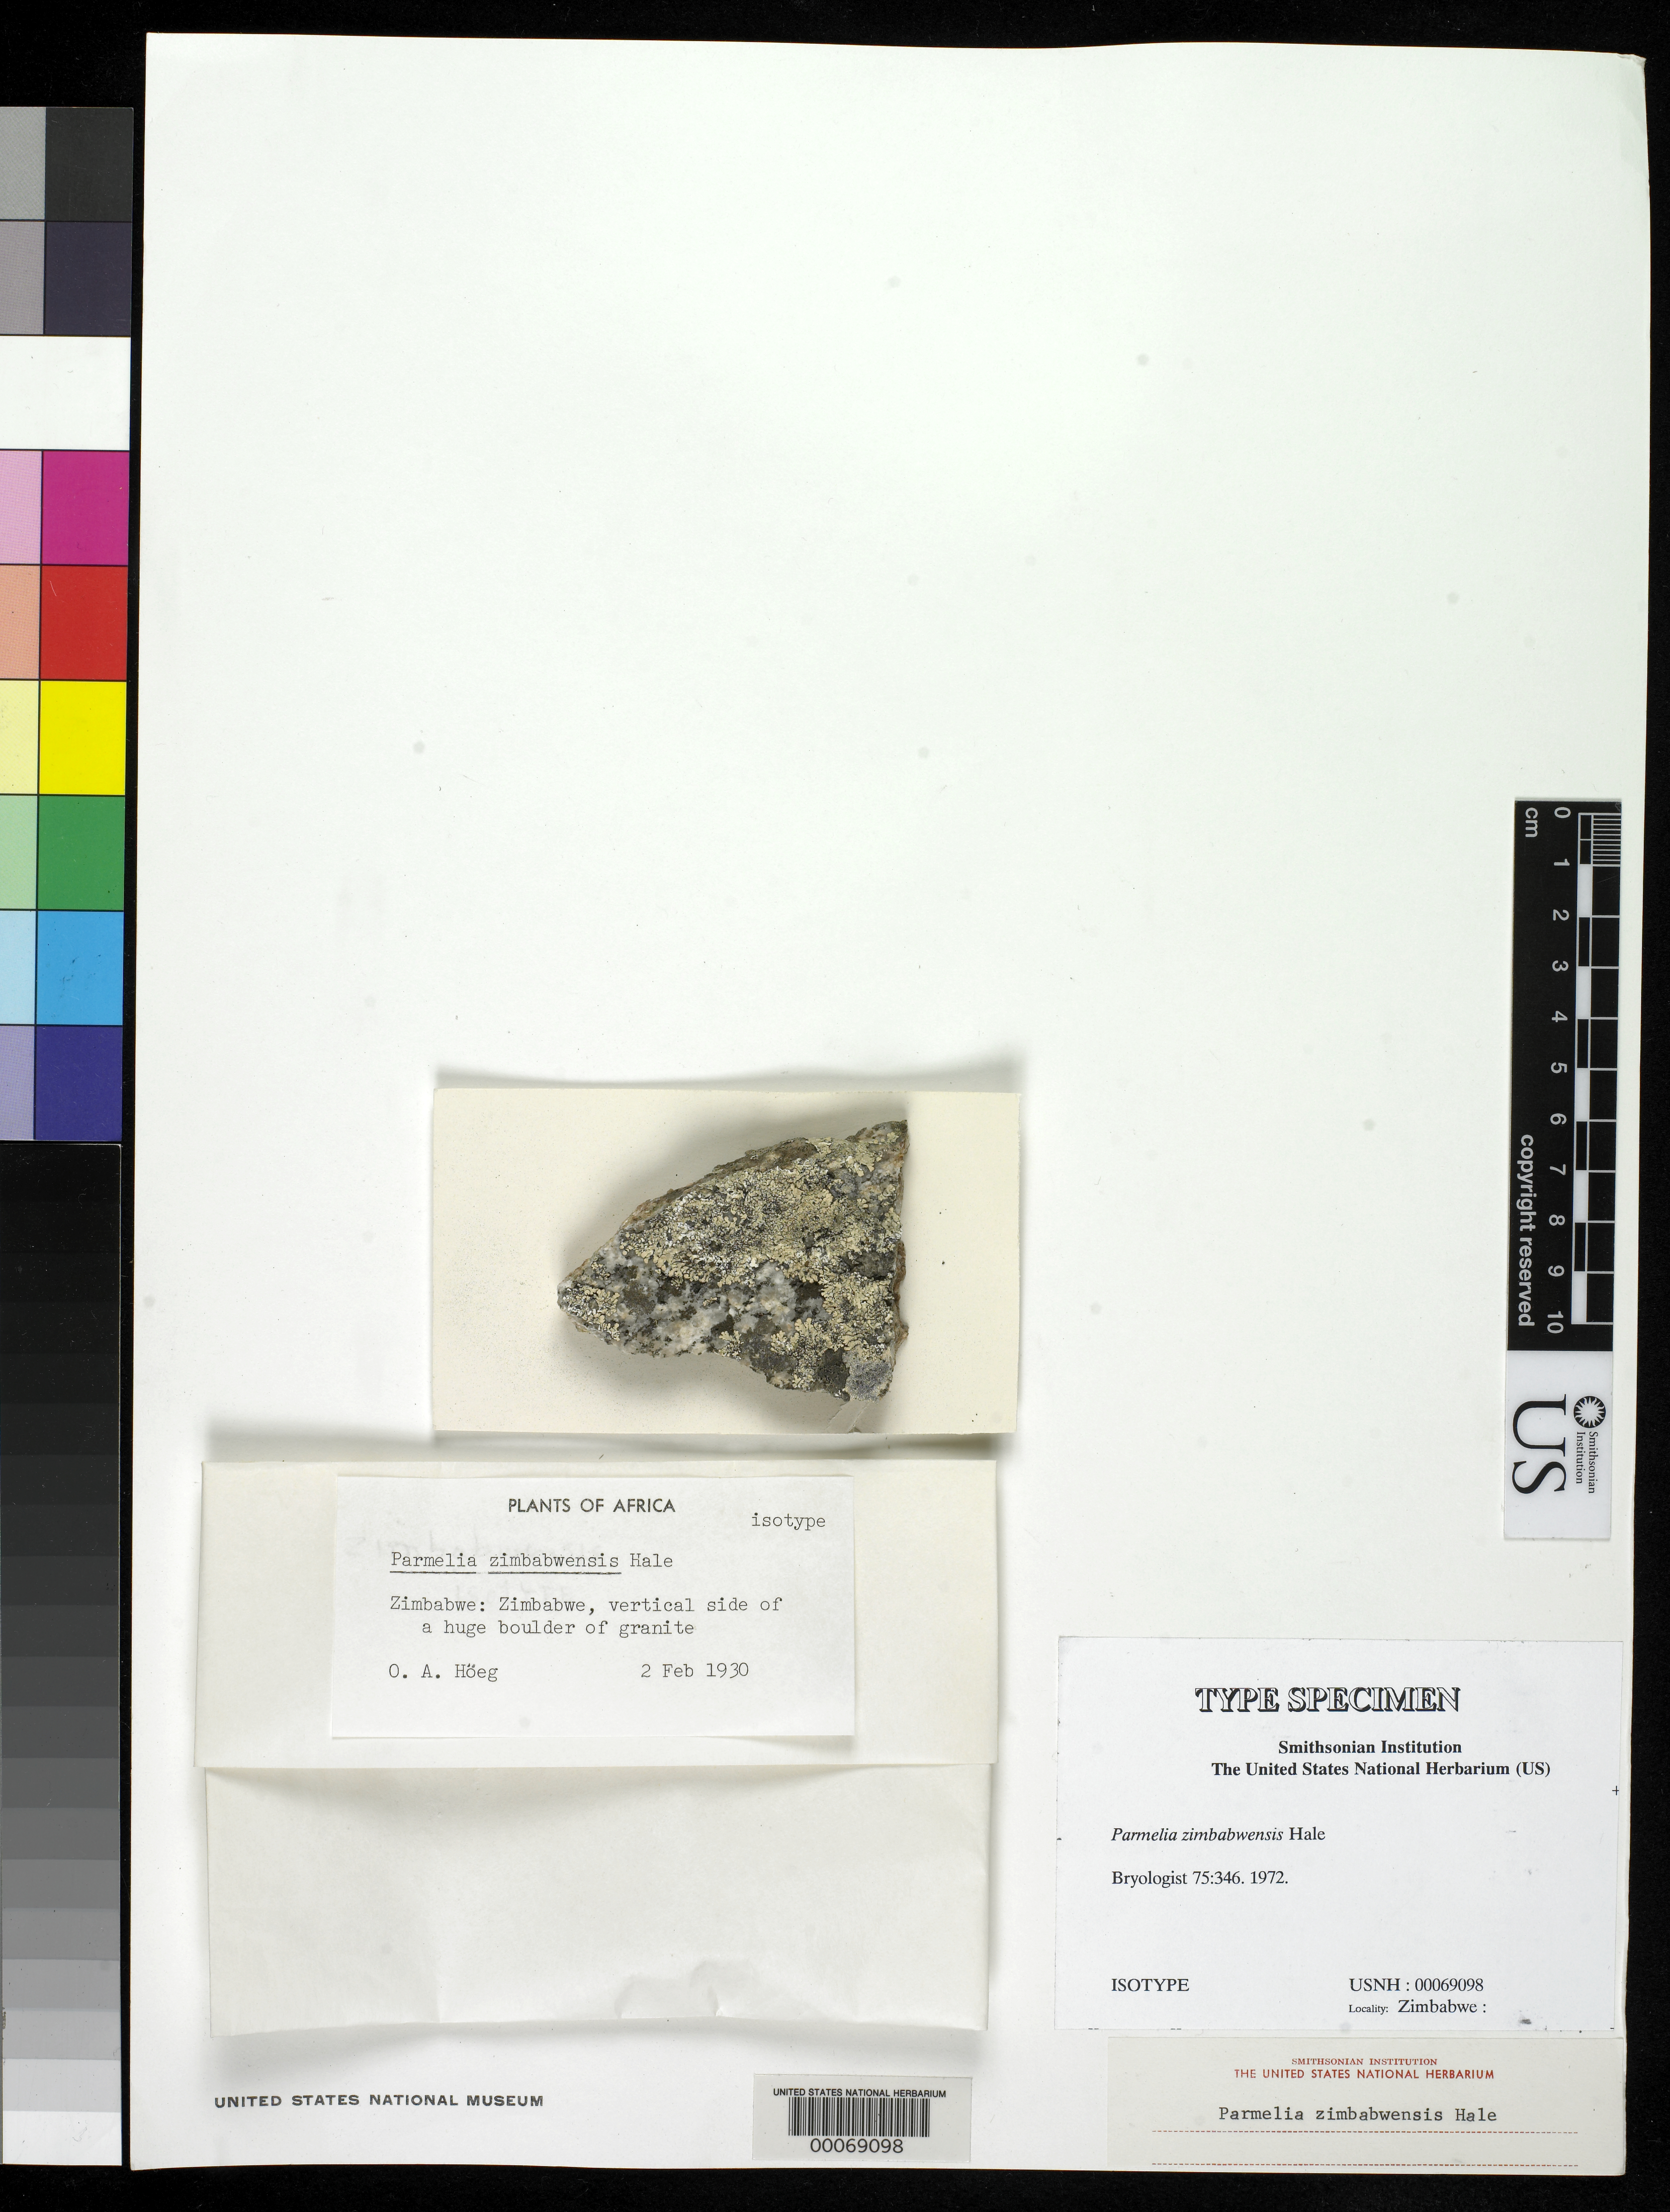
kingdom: Fungi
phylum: Ascomycota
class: Lecanoromycetes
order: Lecanorales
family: Parmeliaceae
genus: Parmelia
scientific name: Parmelia zimbabwensis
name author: Hale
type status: Isotype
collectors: O. Hoeg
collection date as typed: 02 Feb 1930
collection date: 1930-02-02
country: Zimbabwe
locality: Zimbabwe.